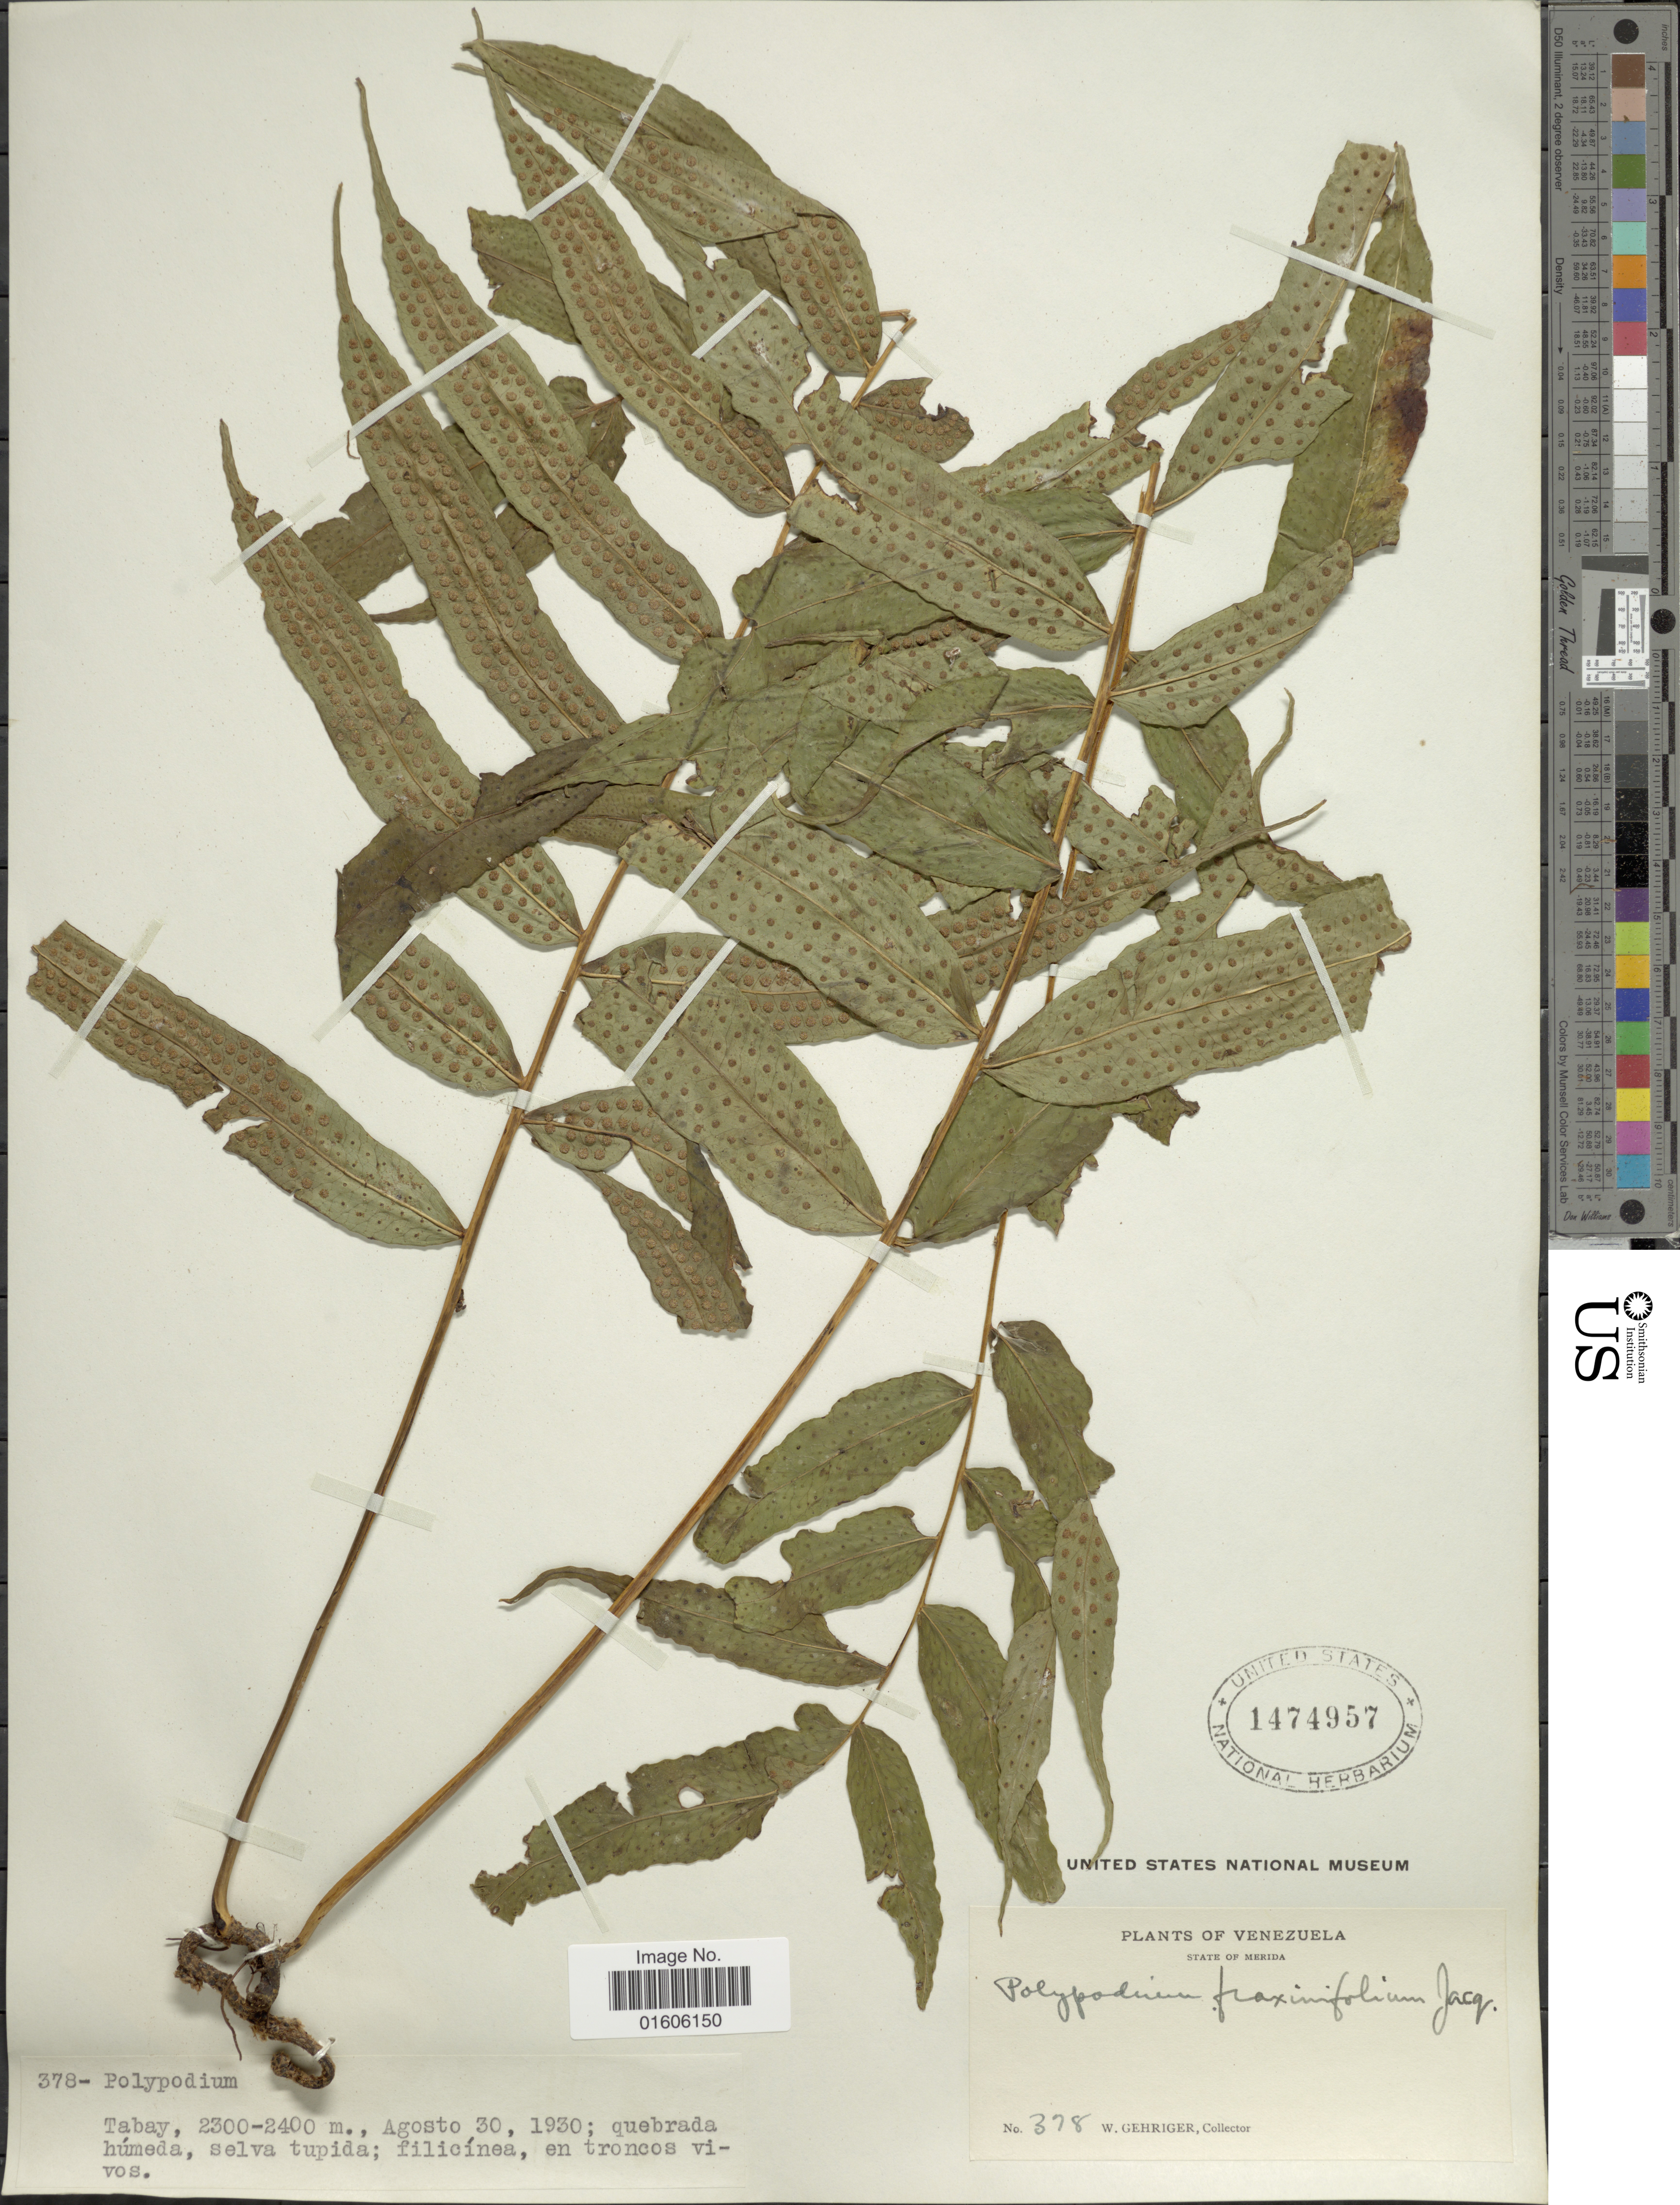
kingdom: Plantae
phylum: Tracheophyta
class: Polypodiopsida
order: Polypodiales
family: Polypodiaceae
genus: Serpocaulon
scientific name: Serpocaulon fraxinifolium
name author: (Jacq.) A.R. Sm.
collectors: W. Gehriger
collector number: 378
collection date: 1930-08-30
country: Venezuela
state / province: Mérida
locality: State of Merida. Tabay.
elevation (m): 2300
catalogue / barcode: US 1474957